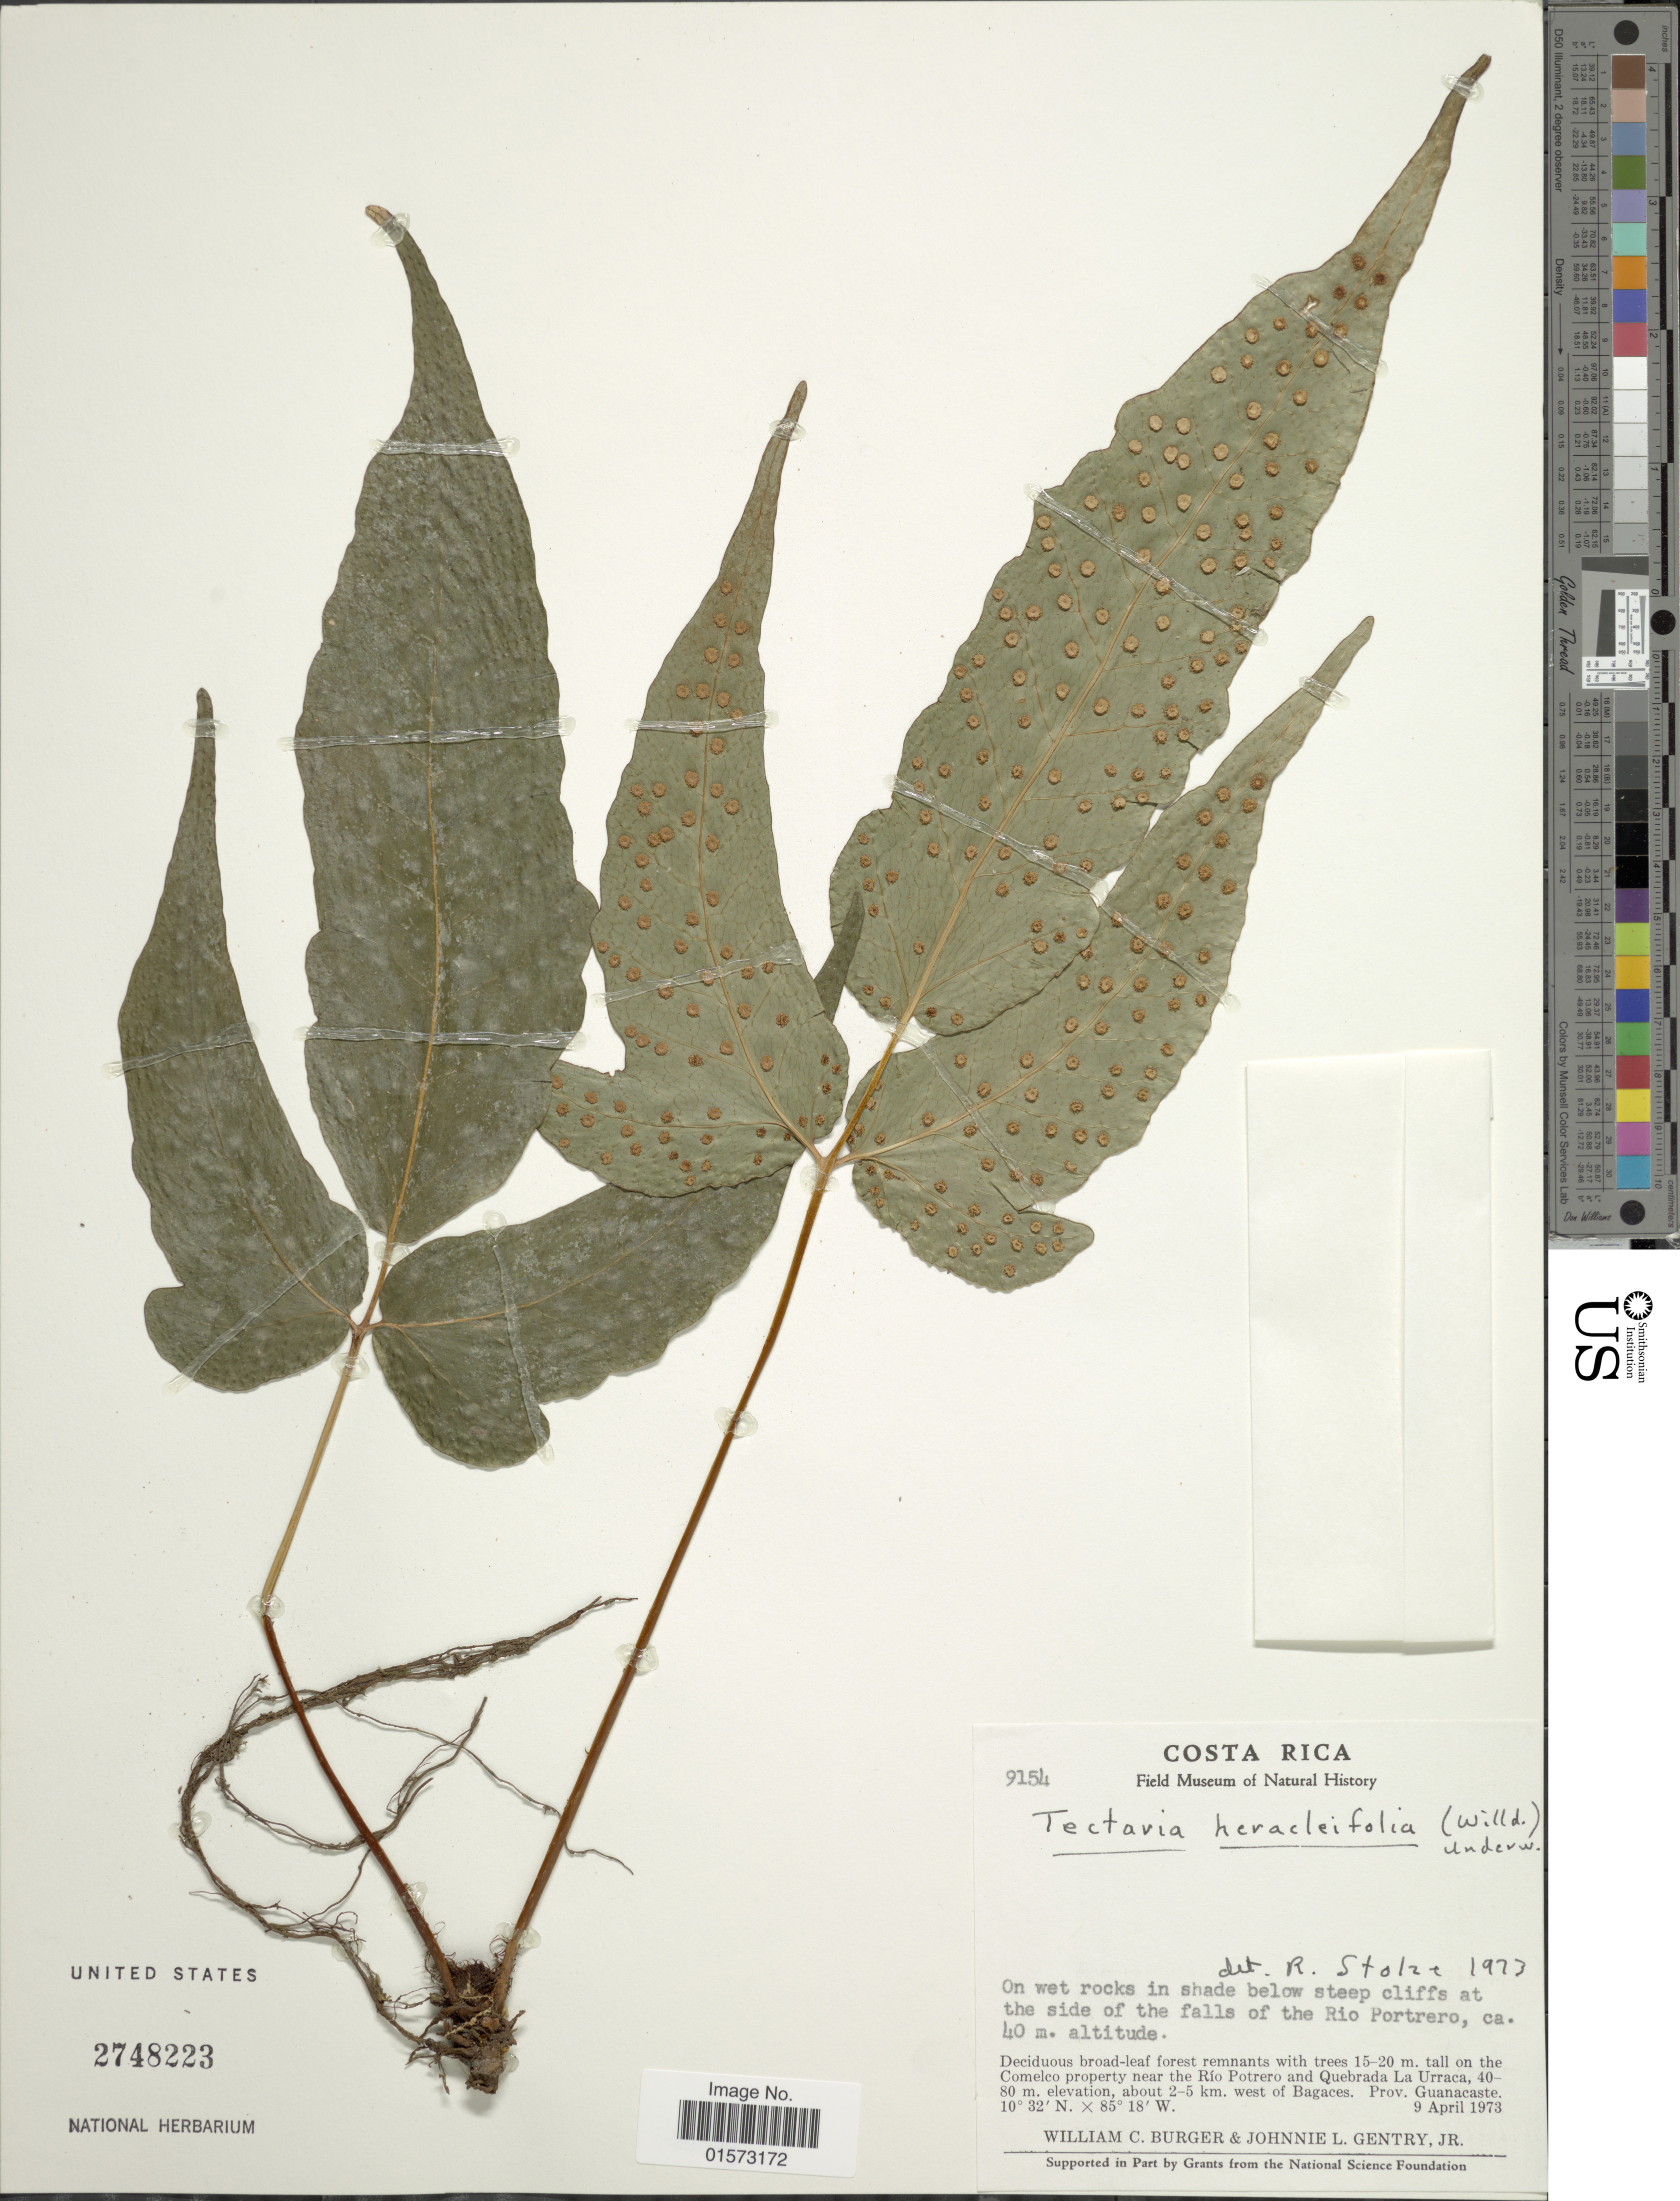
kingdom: Plantae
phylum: Tracheophyta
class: Polypodiopsida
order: Polypodiales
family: Tectariaceae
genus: Tectaria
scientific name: Tectaria heracleifolia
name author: (Willd.) Underw.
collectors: W. Burger & J. L. Gentry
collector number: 9154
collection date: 1973-04-09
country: Costa Rica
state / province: Guanacaste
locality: Tall on the Comelco property near the Rio Petrero and Quebrada La Urraca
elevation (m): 40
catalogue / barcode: US 2748223